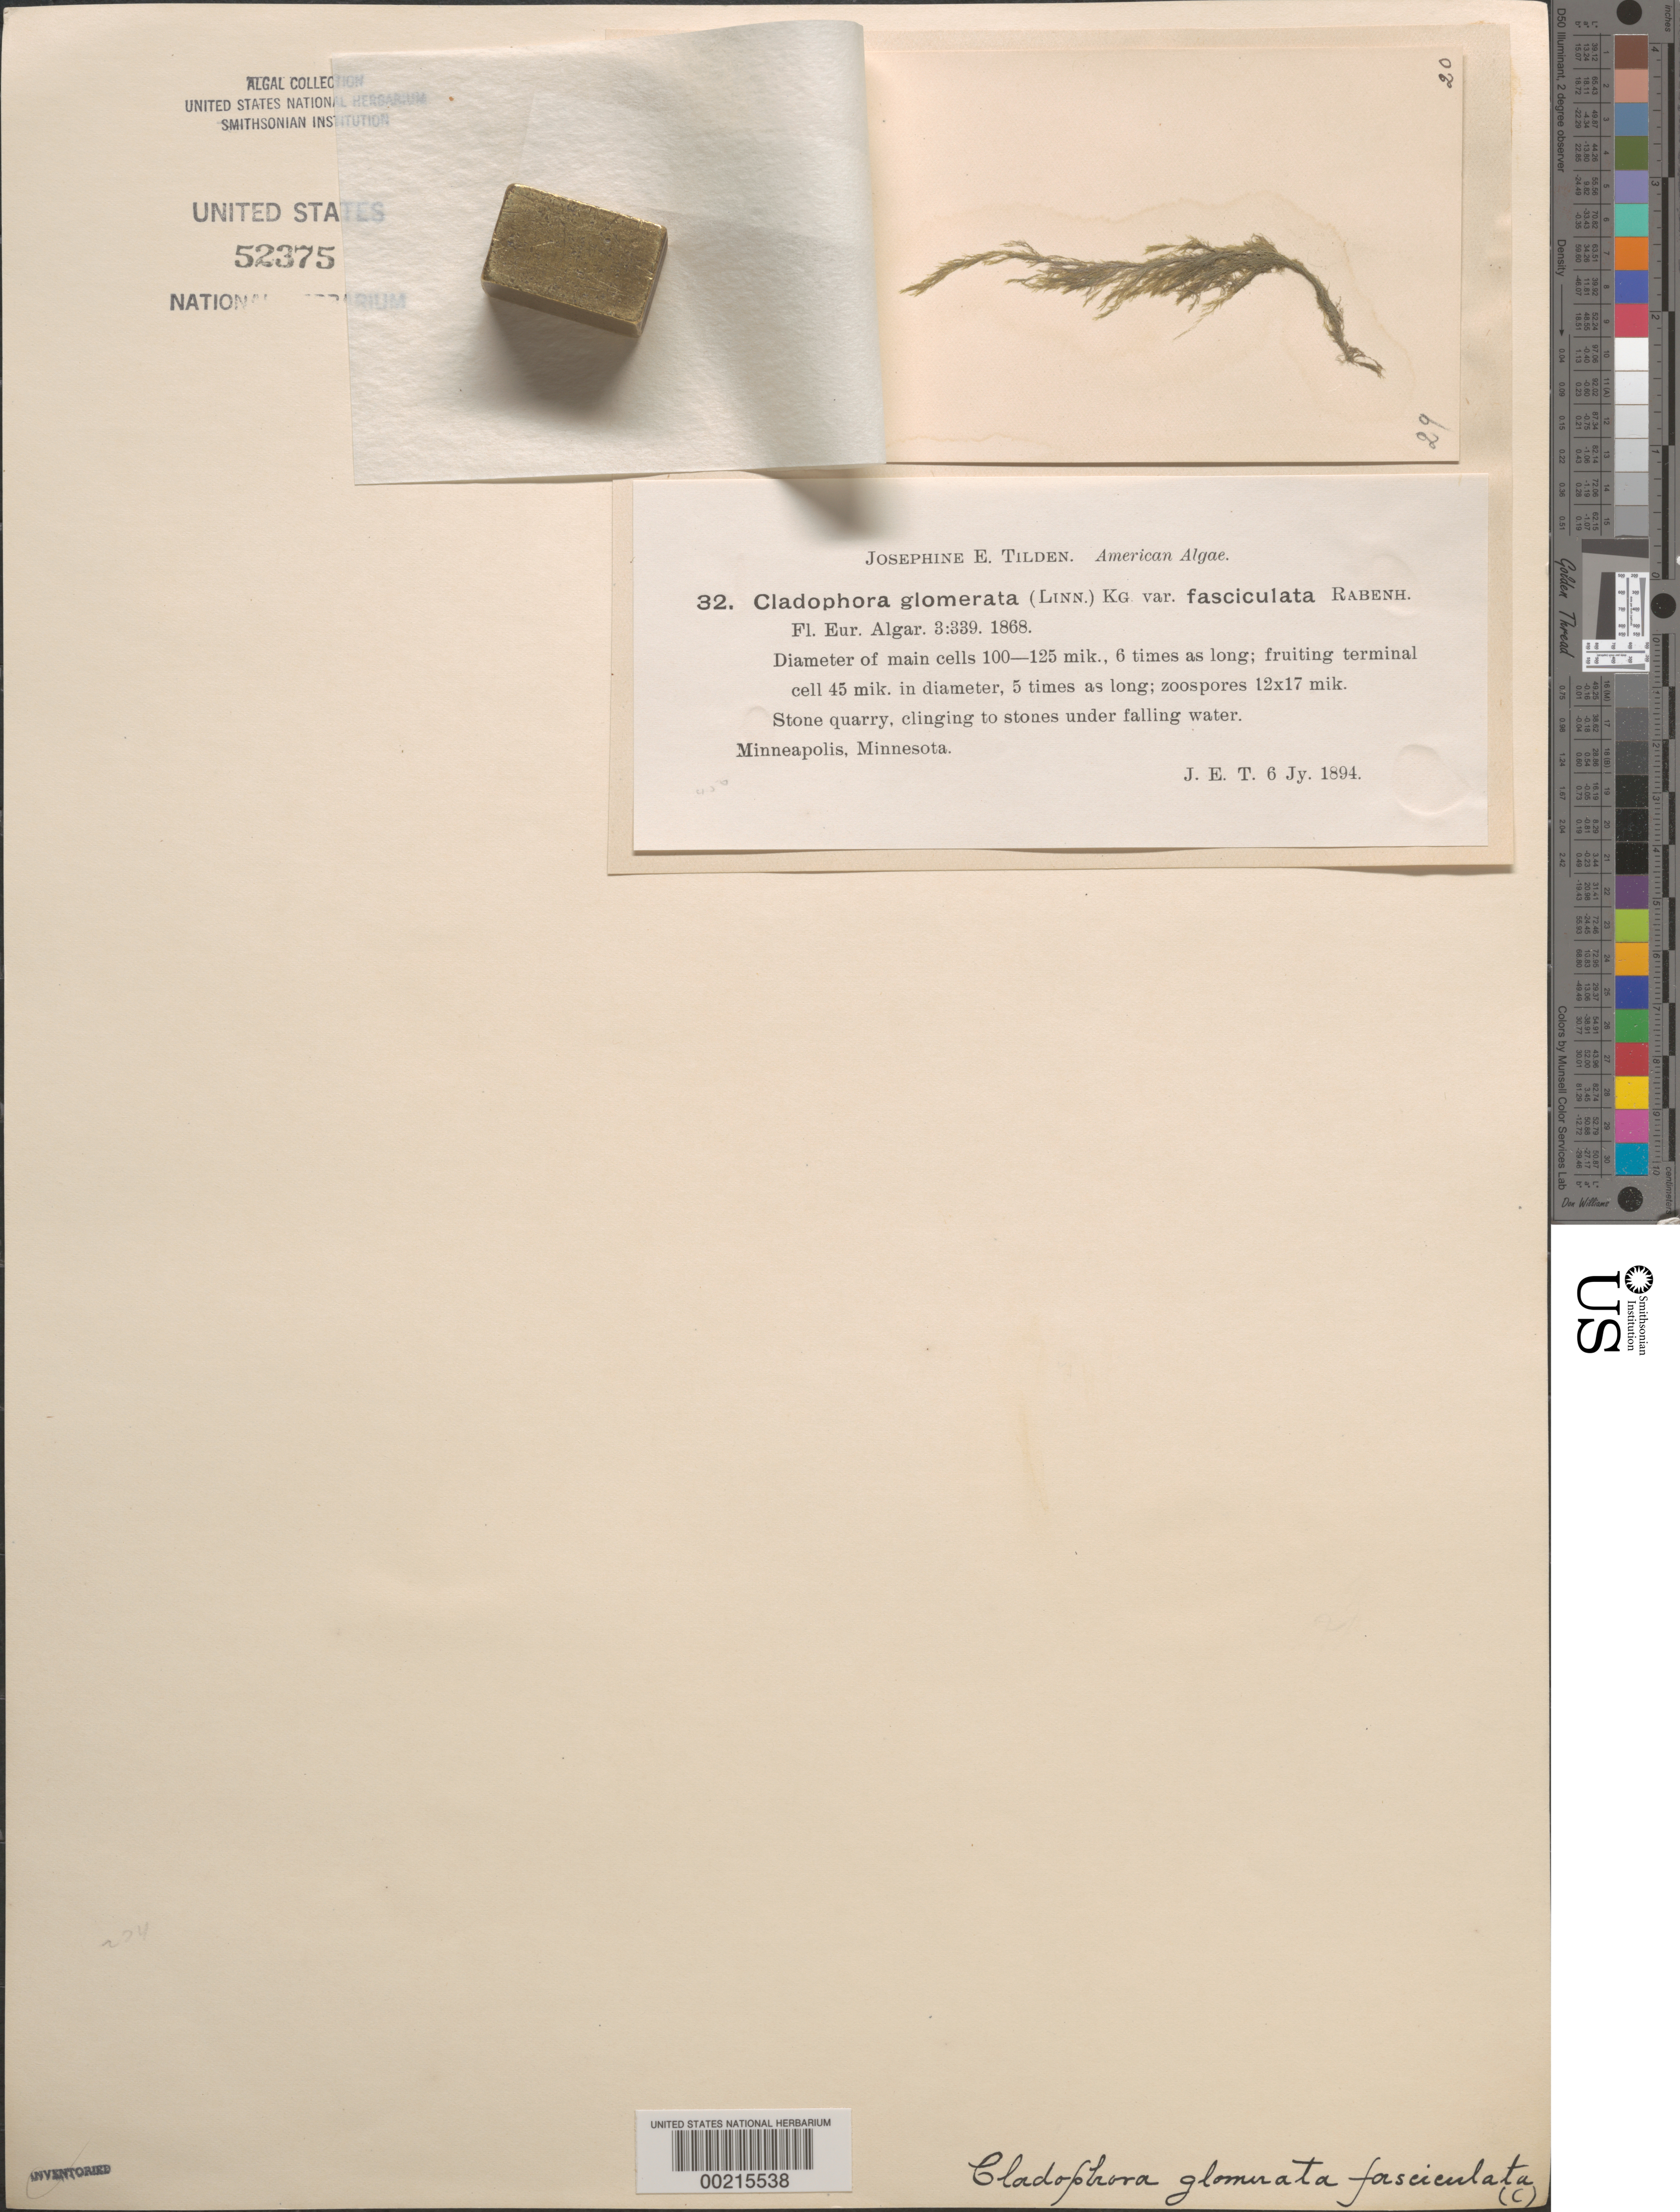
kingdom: Plantae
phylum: Chlorophyta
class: Ulvophyceae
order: Cladophorales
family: Cladophoraceae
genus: Cladophora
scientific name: Cladophora glomerata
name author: (L.) Kütz.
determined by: Phinney, H. K.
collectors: J. E. Tilden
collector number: JET 32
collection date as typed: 06 Jul 1894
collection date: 1894-07-06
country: United States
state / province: Minnesota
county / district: Hennepin County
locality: Minneapolis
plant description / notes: Tilden, American Algae, as Cladophora glomerata v. fasciculata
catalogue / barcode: US 52375